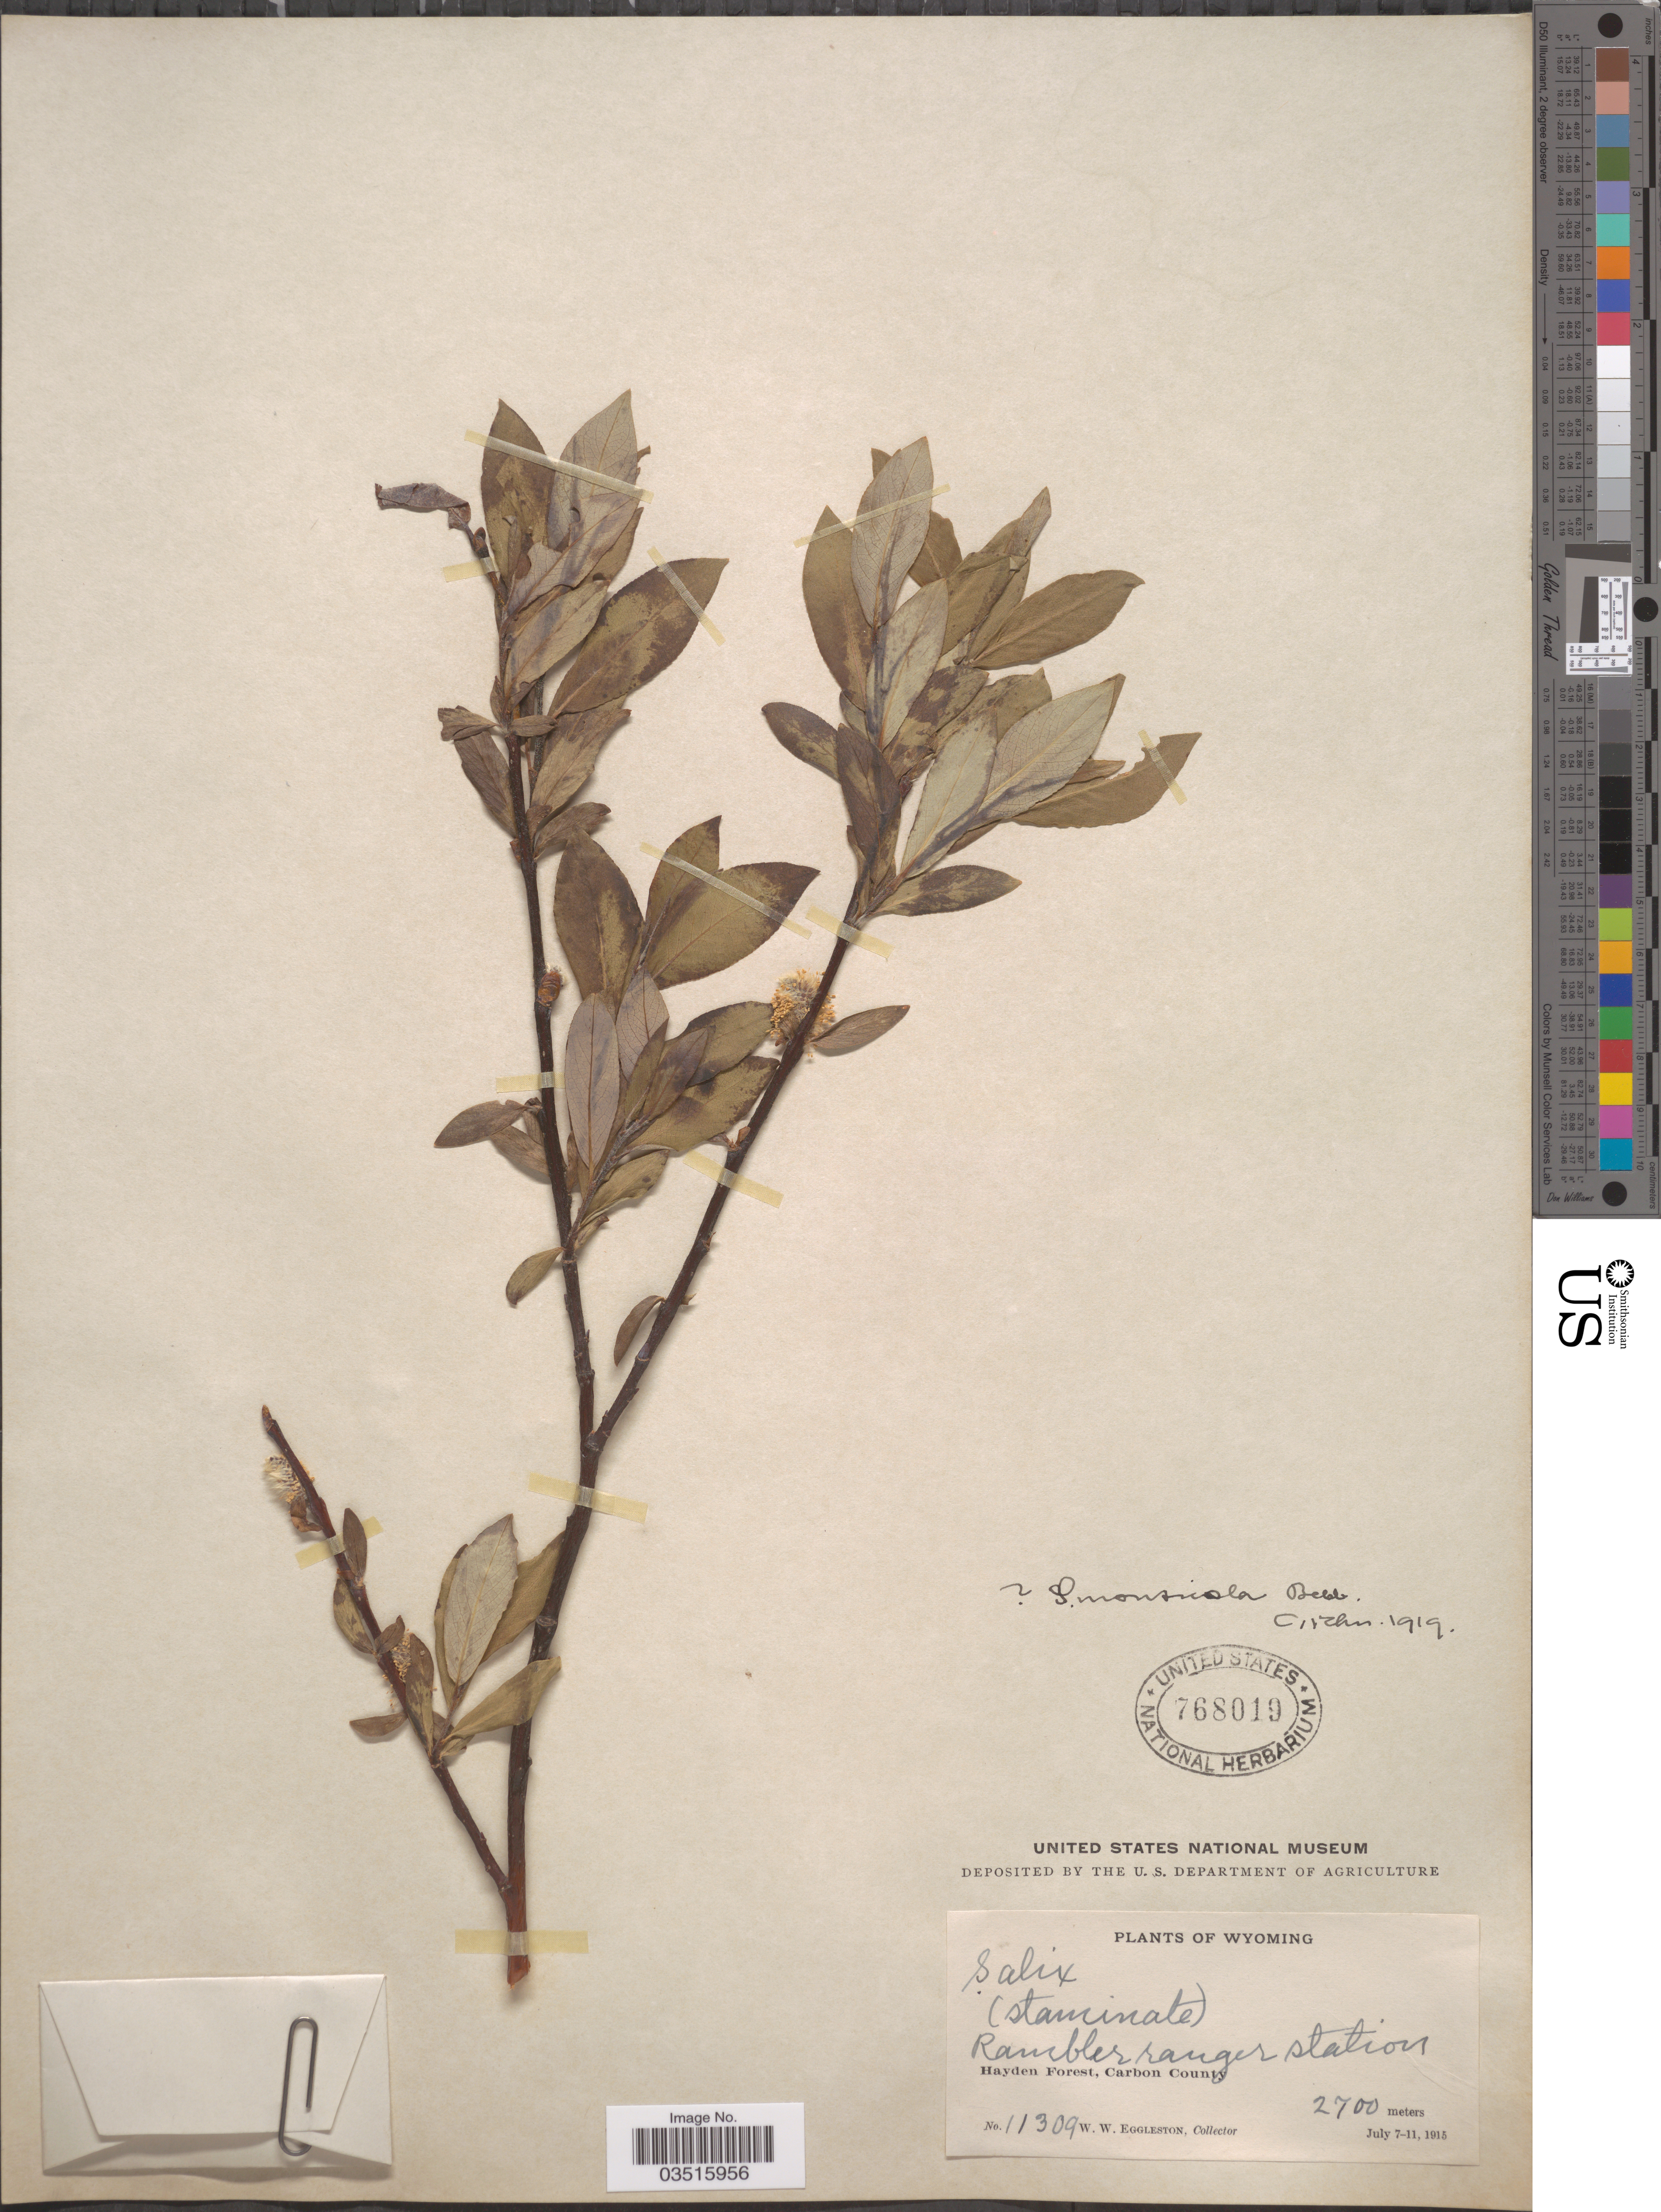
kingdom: Plantae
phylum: Tracheophyta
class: Magnoliopsida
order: Malpighiales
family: Salicaceae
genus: Salix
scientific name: Salix monticola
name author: Bebb.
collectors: W. W. Eggleston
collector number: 11309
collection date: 1915-07-07/1915-07-11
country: United States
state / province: Wyoming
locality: Rambler ranger station. Hayden Forest, Carbon County.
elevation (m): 2700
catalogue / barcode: US 768019